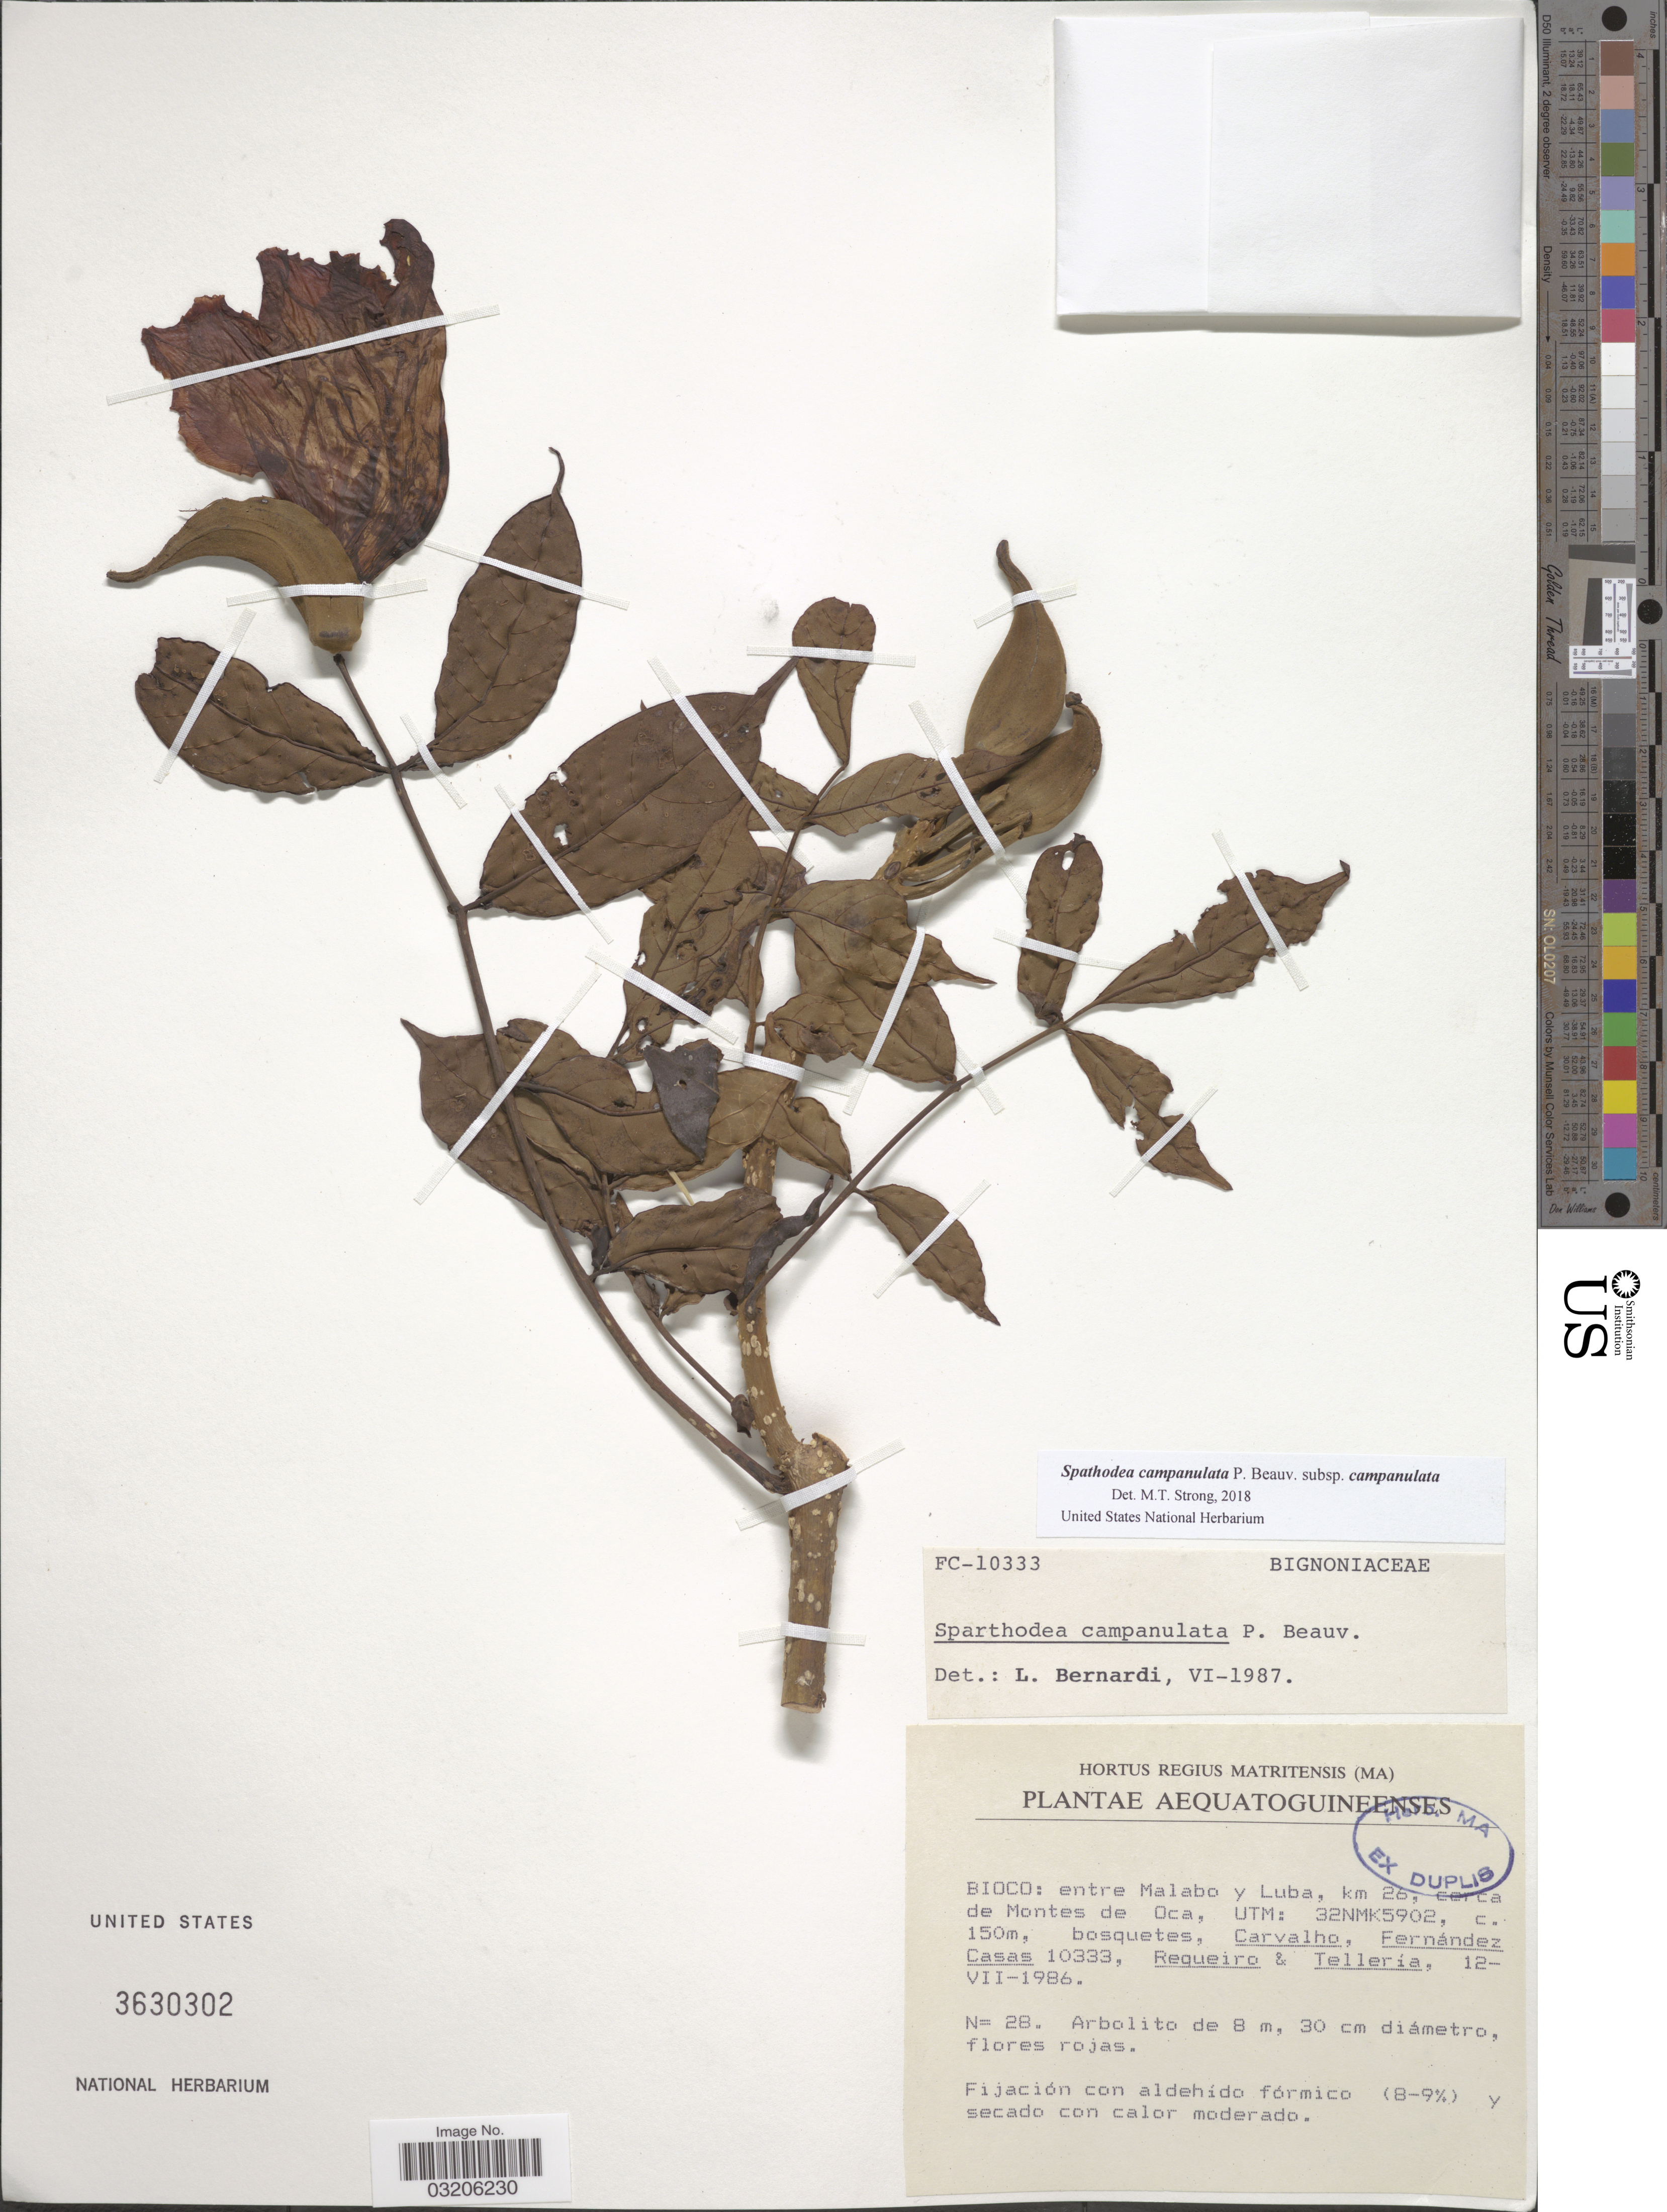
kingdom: Plantae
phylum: Tracheophyta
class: Magnoliopsida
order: Lamiales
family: Bignoniaceae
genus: Spathodea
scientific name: Spathodea campanulata subsp. campanulata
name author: P. Beauv.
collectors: Carvalho, --, F. Casas & Requeiro, --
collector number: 10333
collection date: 1986-07-12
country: Equatorial Guinea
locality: Aequatoguineenses. BIOCO: entre Malabo y Luba, km 26, cerca de Montes de Oca, UTM: 32NMK5902.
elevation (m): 150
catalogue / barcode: US 3630302